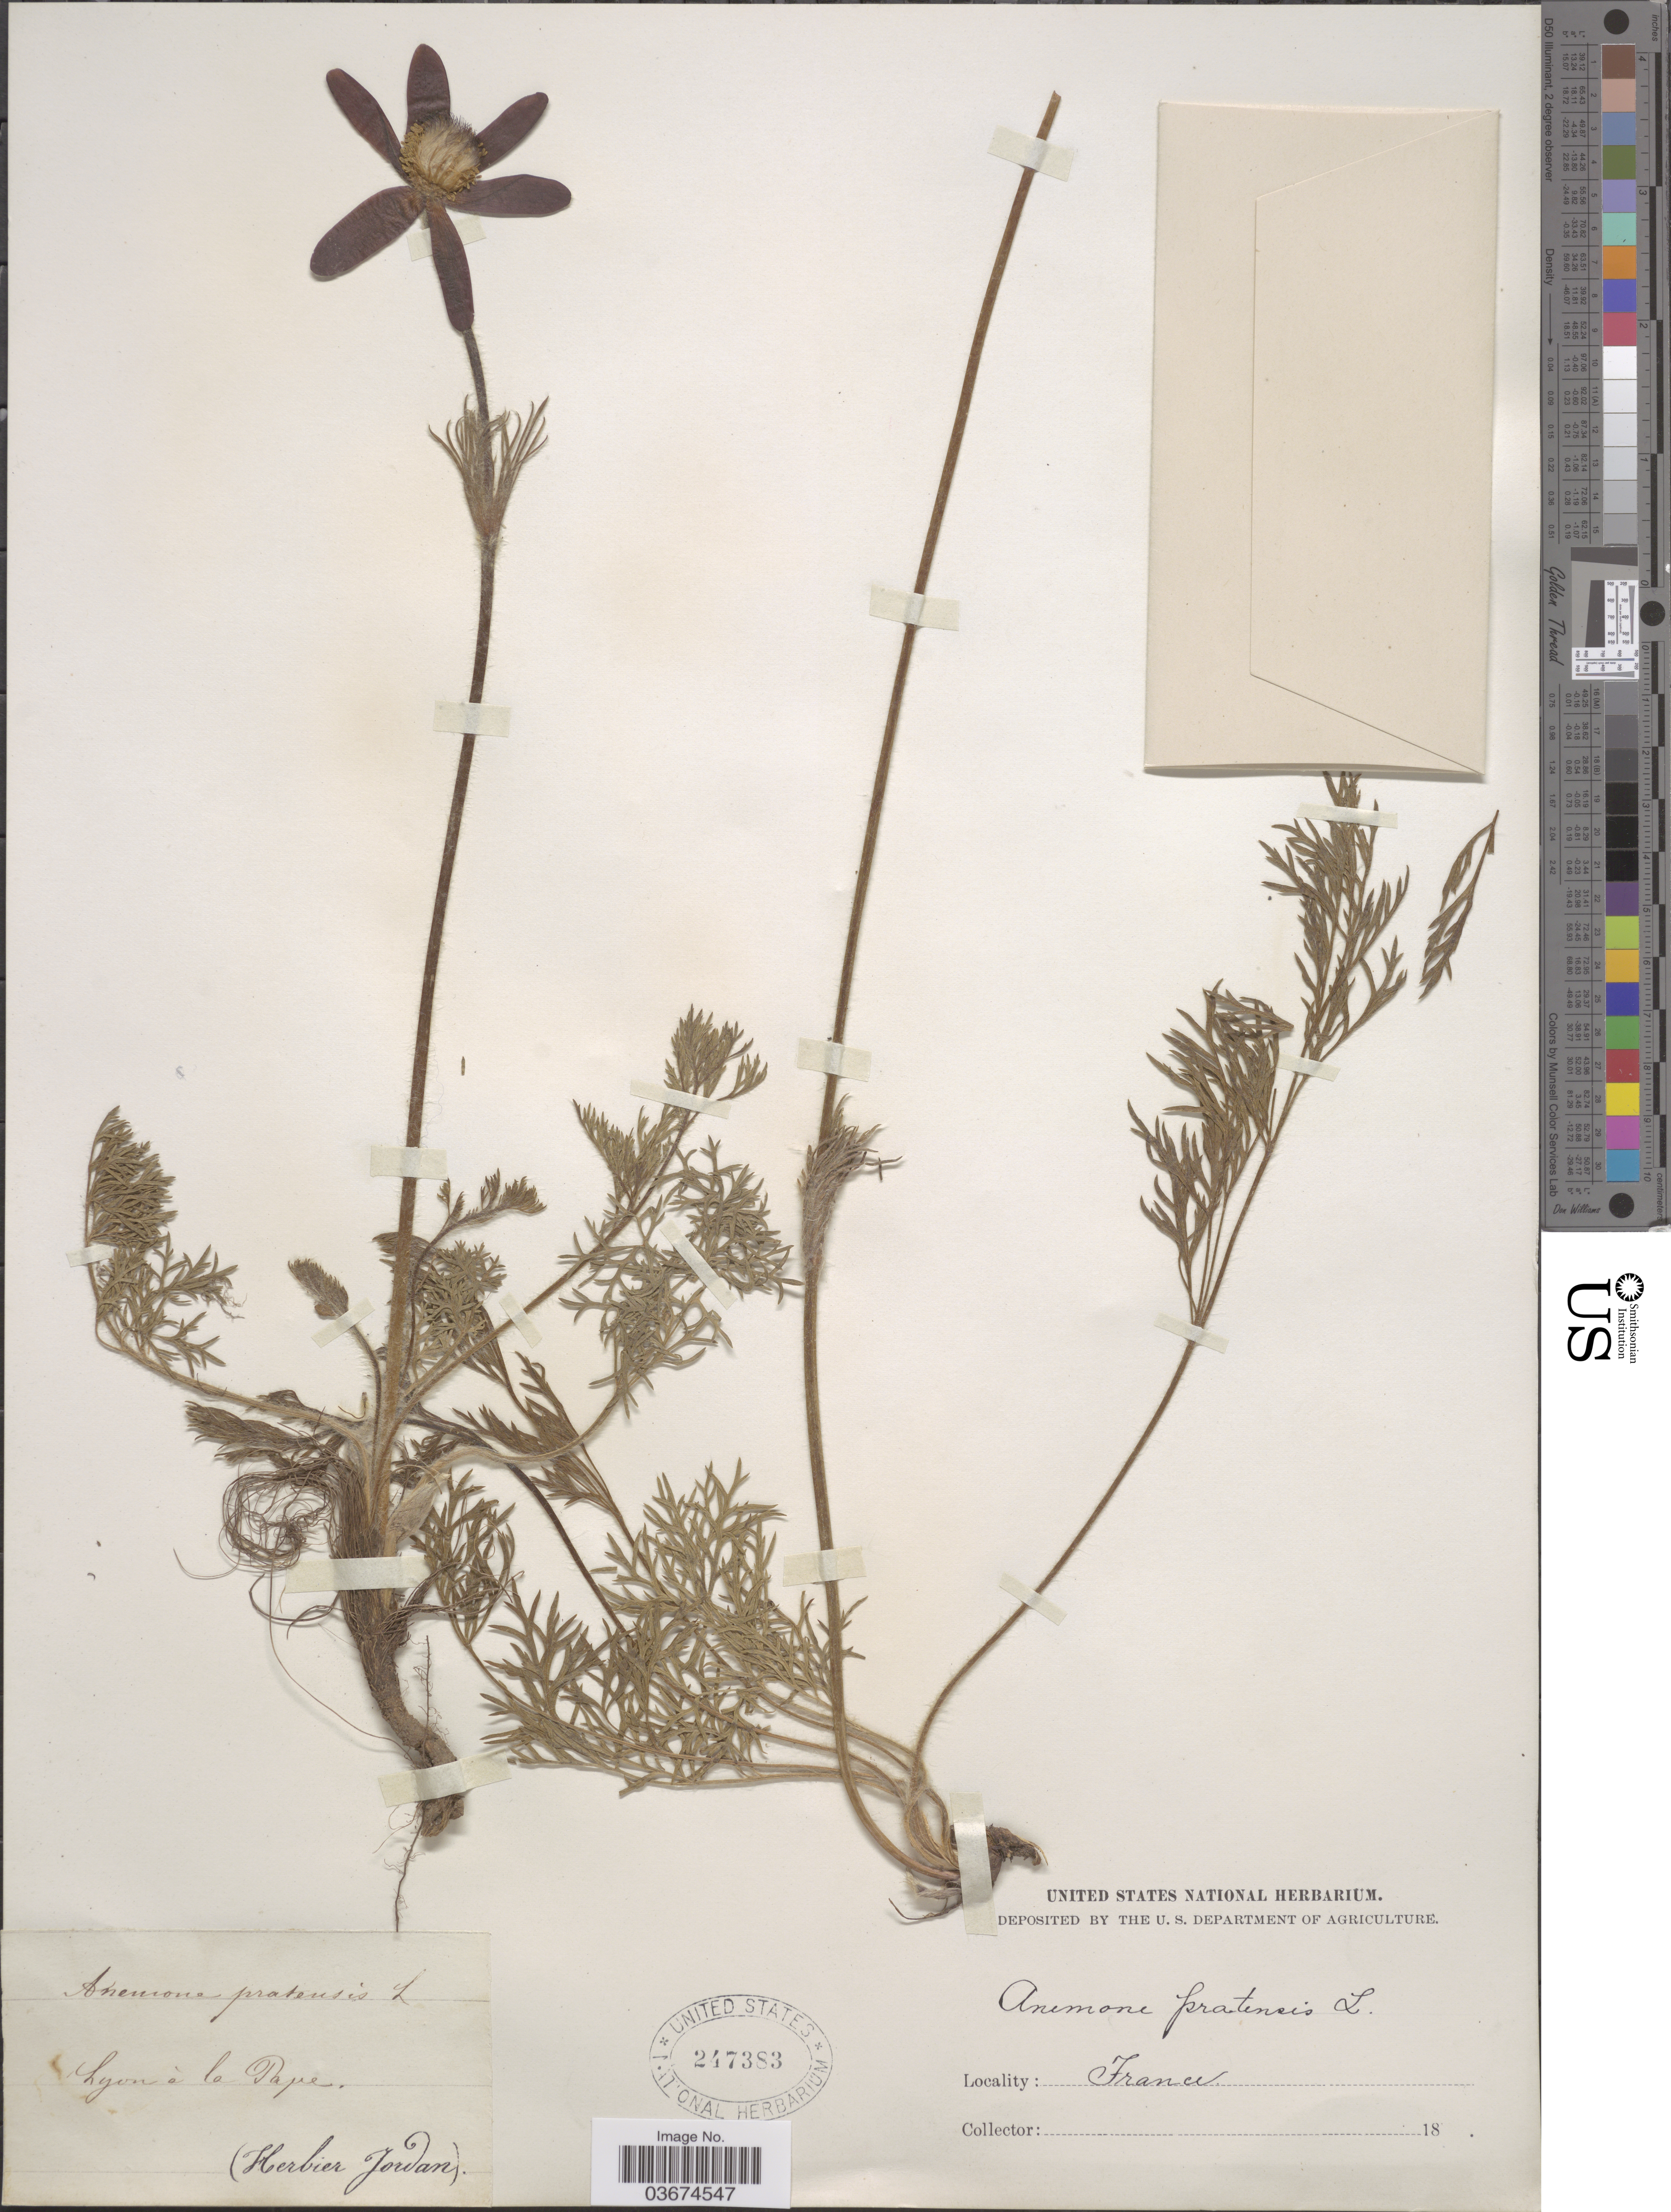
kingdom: Plantae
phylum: Tracheophyta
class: Magnoliopsida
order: Ranunculales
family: Ranunculaceae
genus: Pulsatilla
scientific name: Pulsatilla pratensis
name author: (L.) Mill.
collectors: ex herb. Jordan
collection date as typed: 18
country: France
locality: Lyon a la Pape.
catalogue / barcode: US 247383